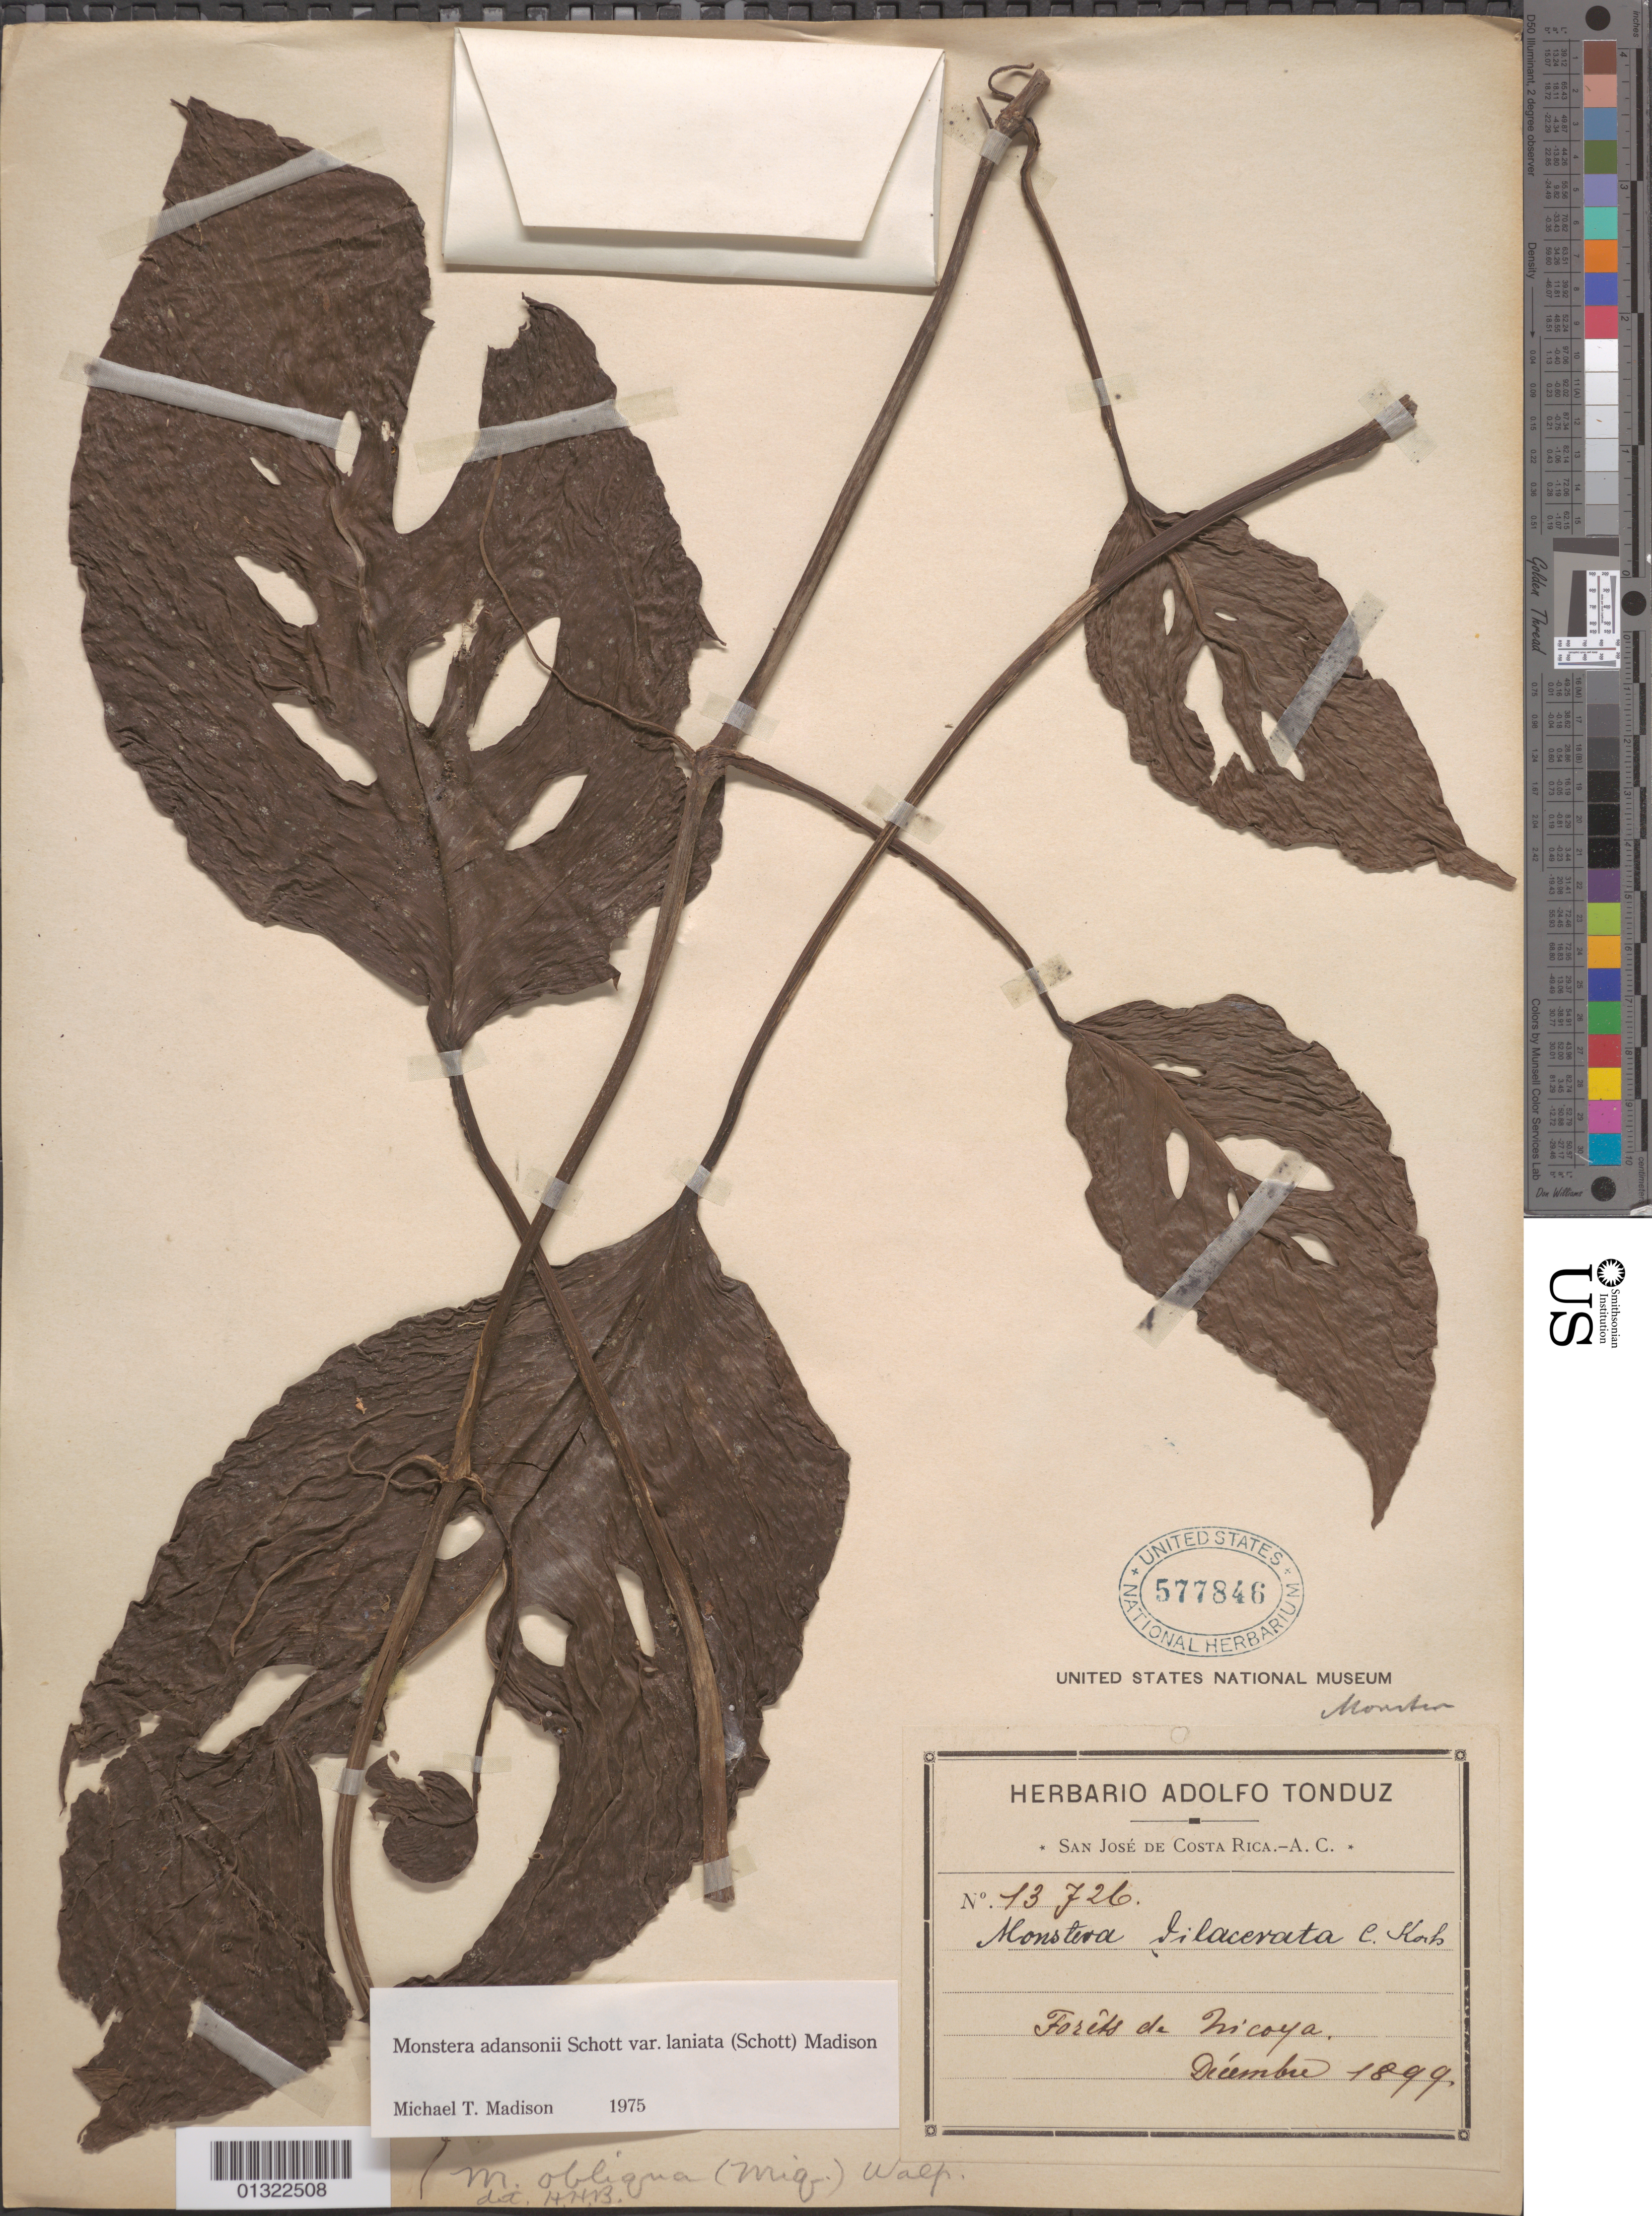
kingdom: Plantae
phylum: Tracheophyta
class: Liliopsida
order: Alismatales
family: Araceae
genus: Monstera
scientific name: Monstera adansonii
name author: Schott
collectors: ex Herb. Adolfo Tonduz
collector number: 13726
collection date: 1899-12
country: Costa Rica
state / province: San José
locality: Forêts de Nicoya.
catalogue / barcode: US 577846